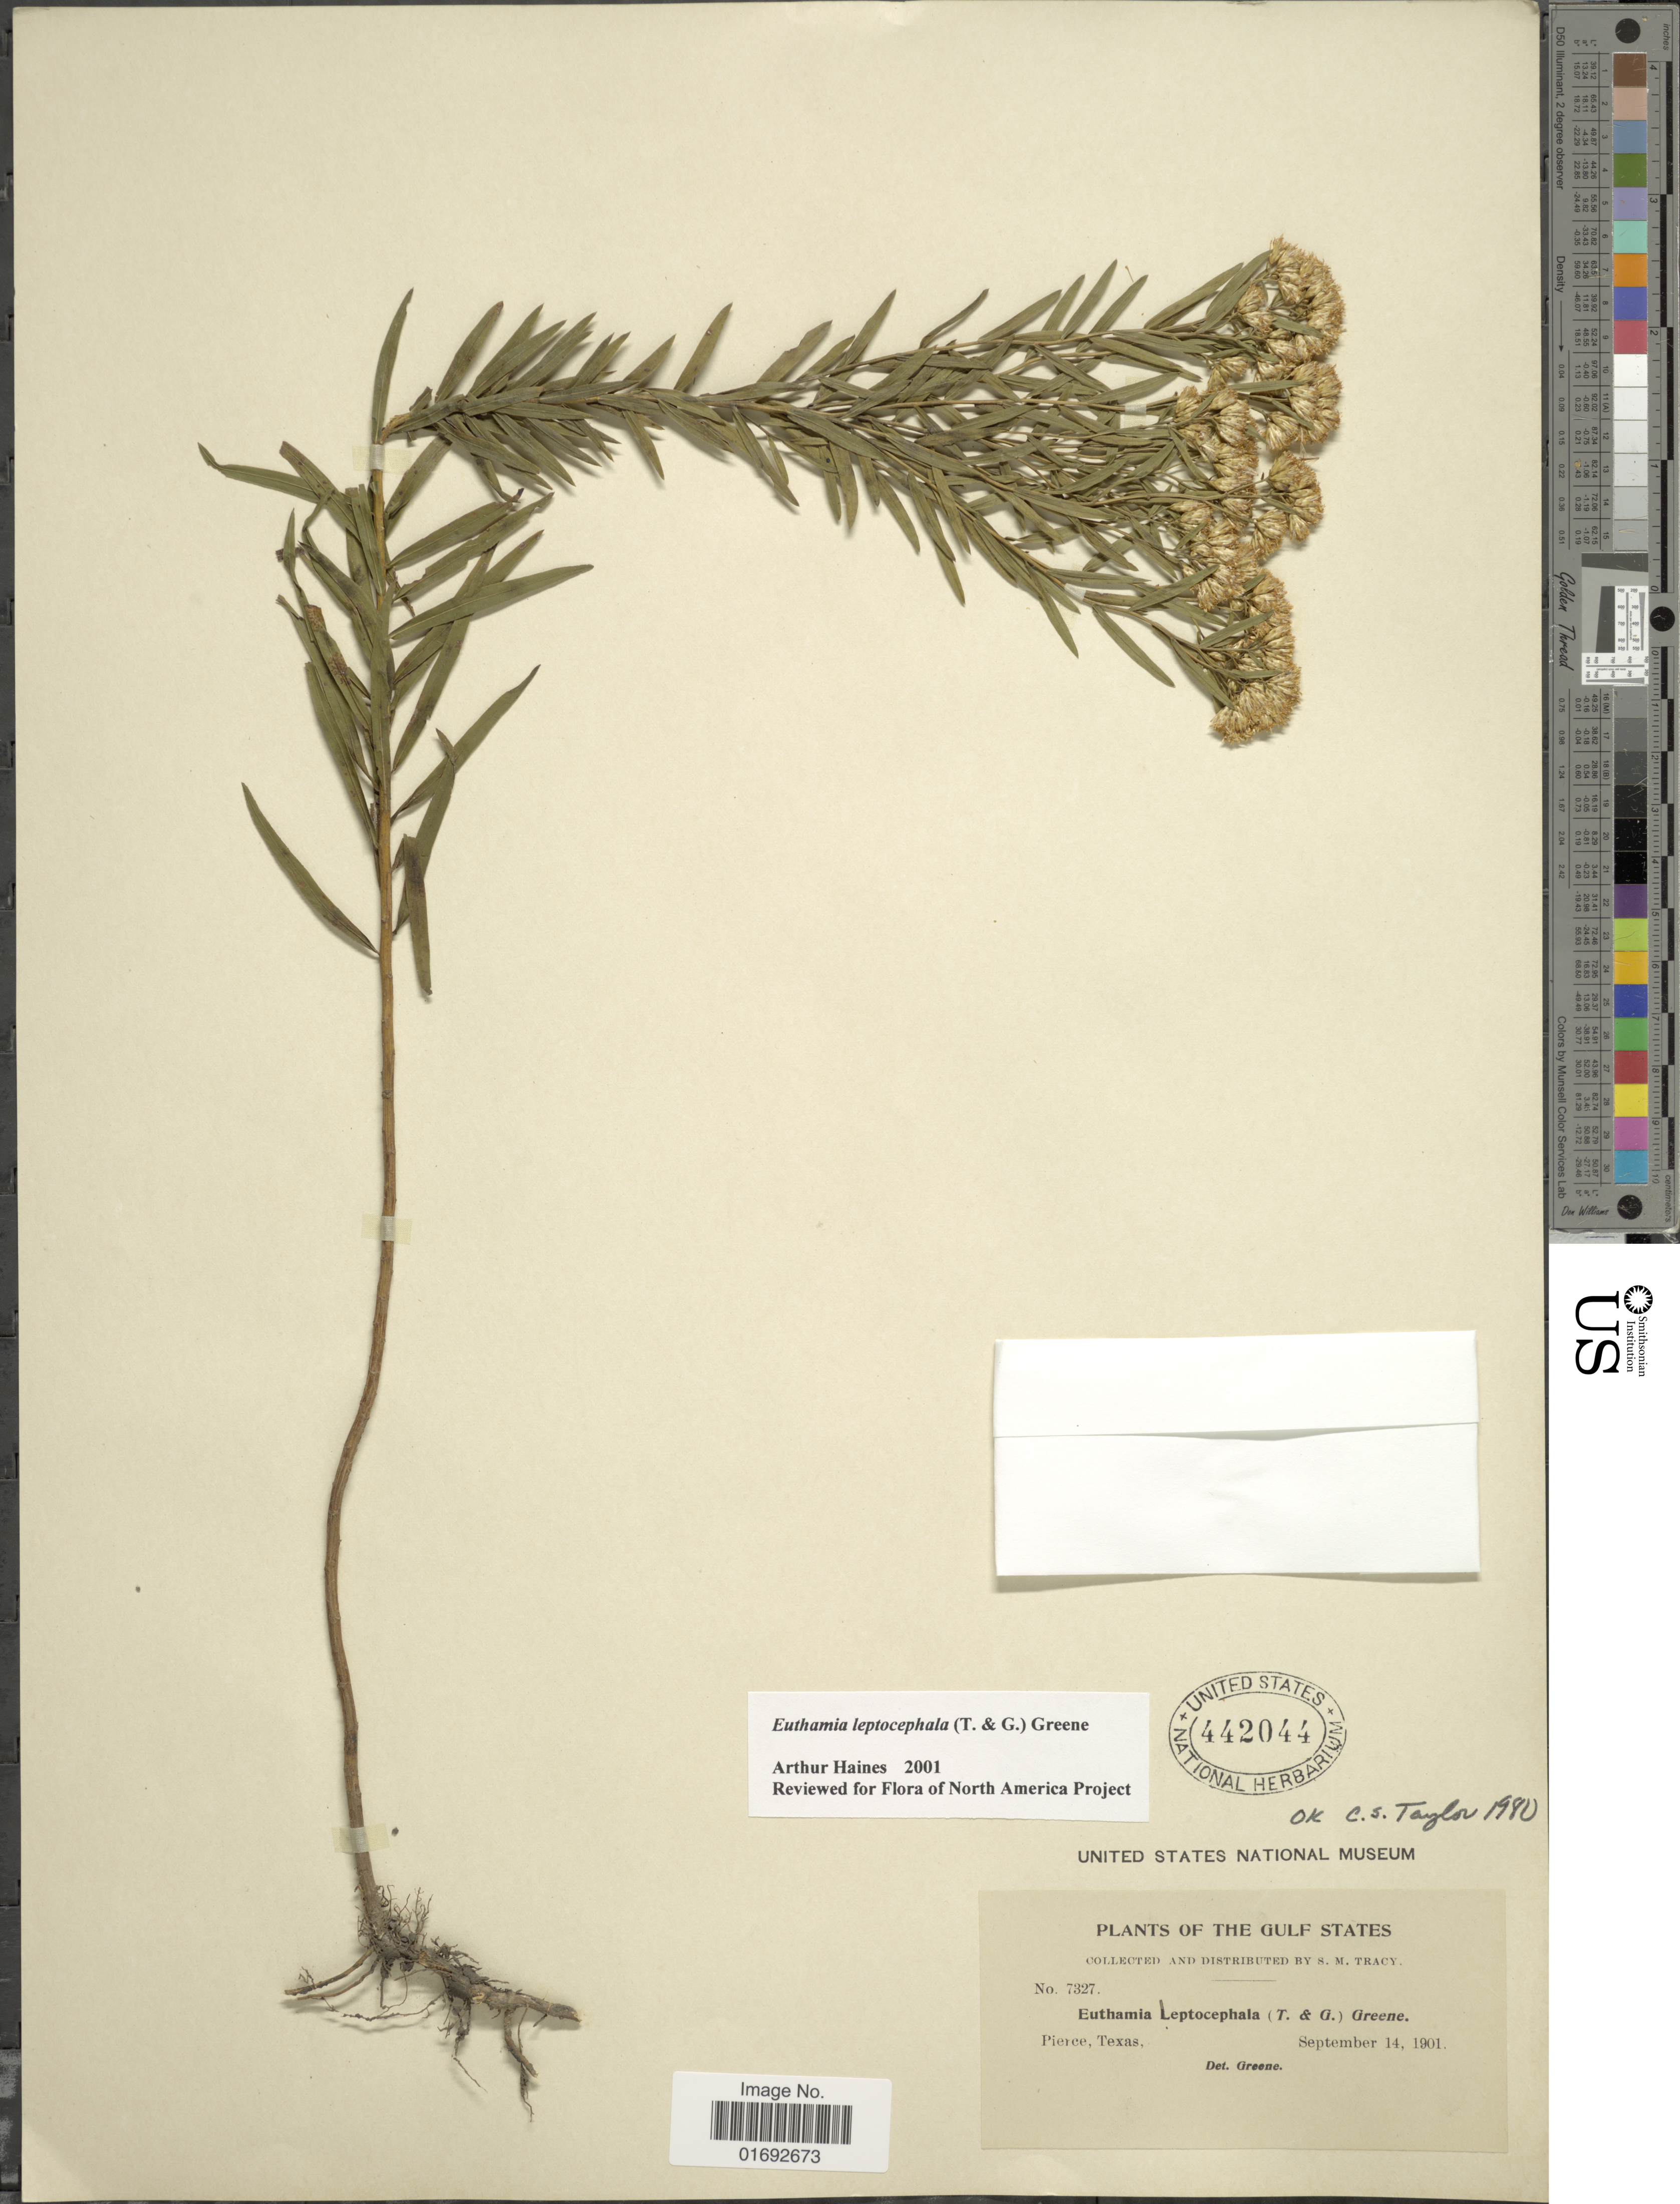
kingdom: Plantae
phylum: Tracheophyta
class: Magnoliopsida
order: Asterales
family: Asteraceae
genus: Euthamia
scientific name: Euthamia leptocephala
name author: (Torr. & A. Gray) Greene ex Porter & Britton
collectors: S. M. Tracy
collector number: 7327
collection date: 1901-09-14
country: United States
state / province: Texas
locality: The Gulf States, Pierce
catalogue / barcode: US 442044